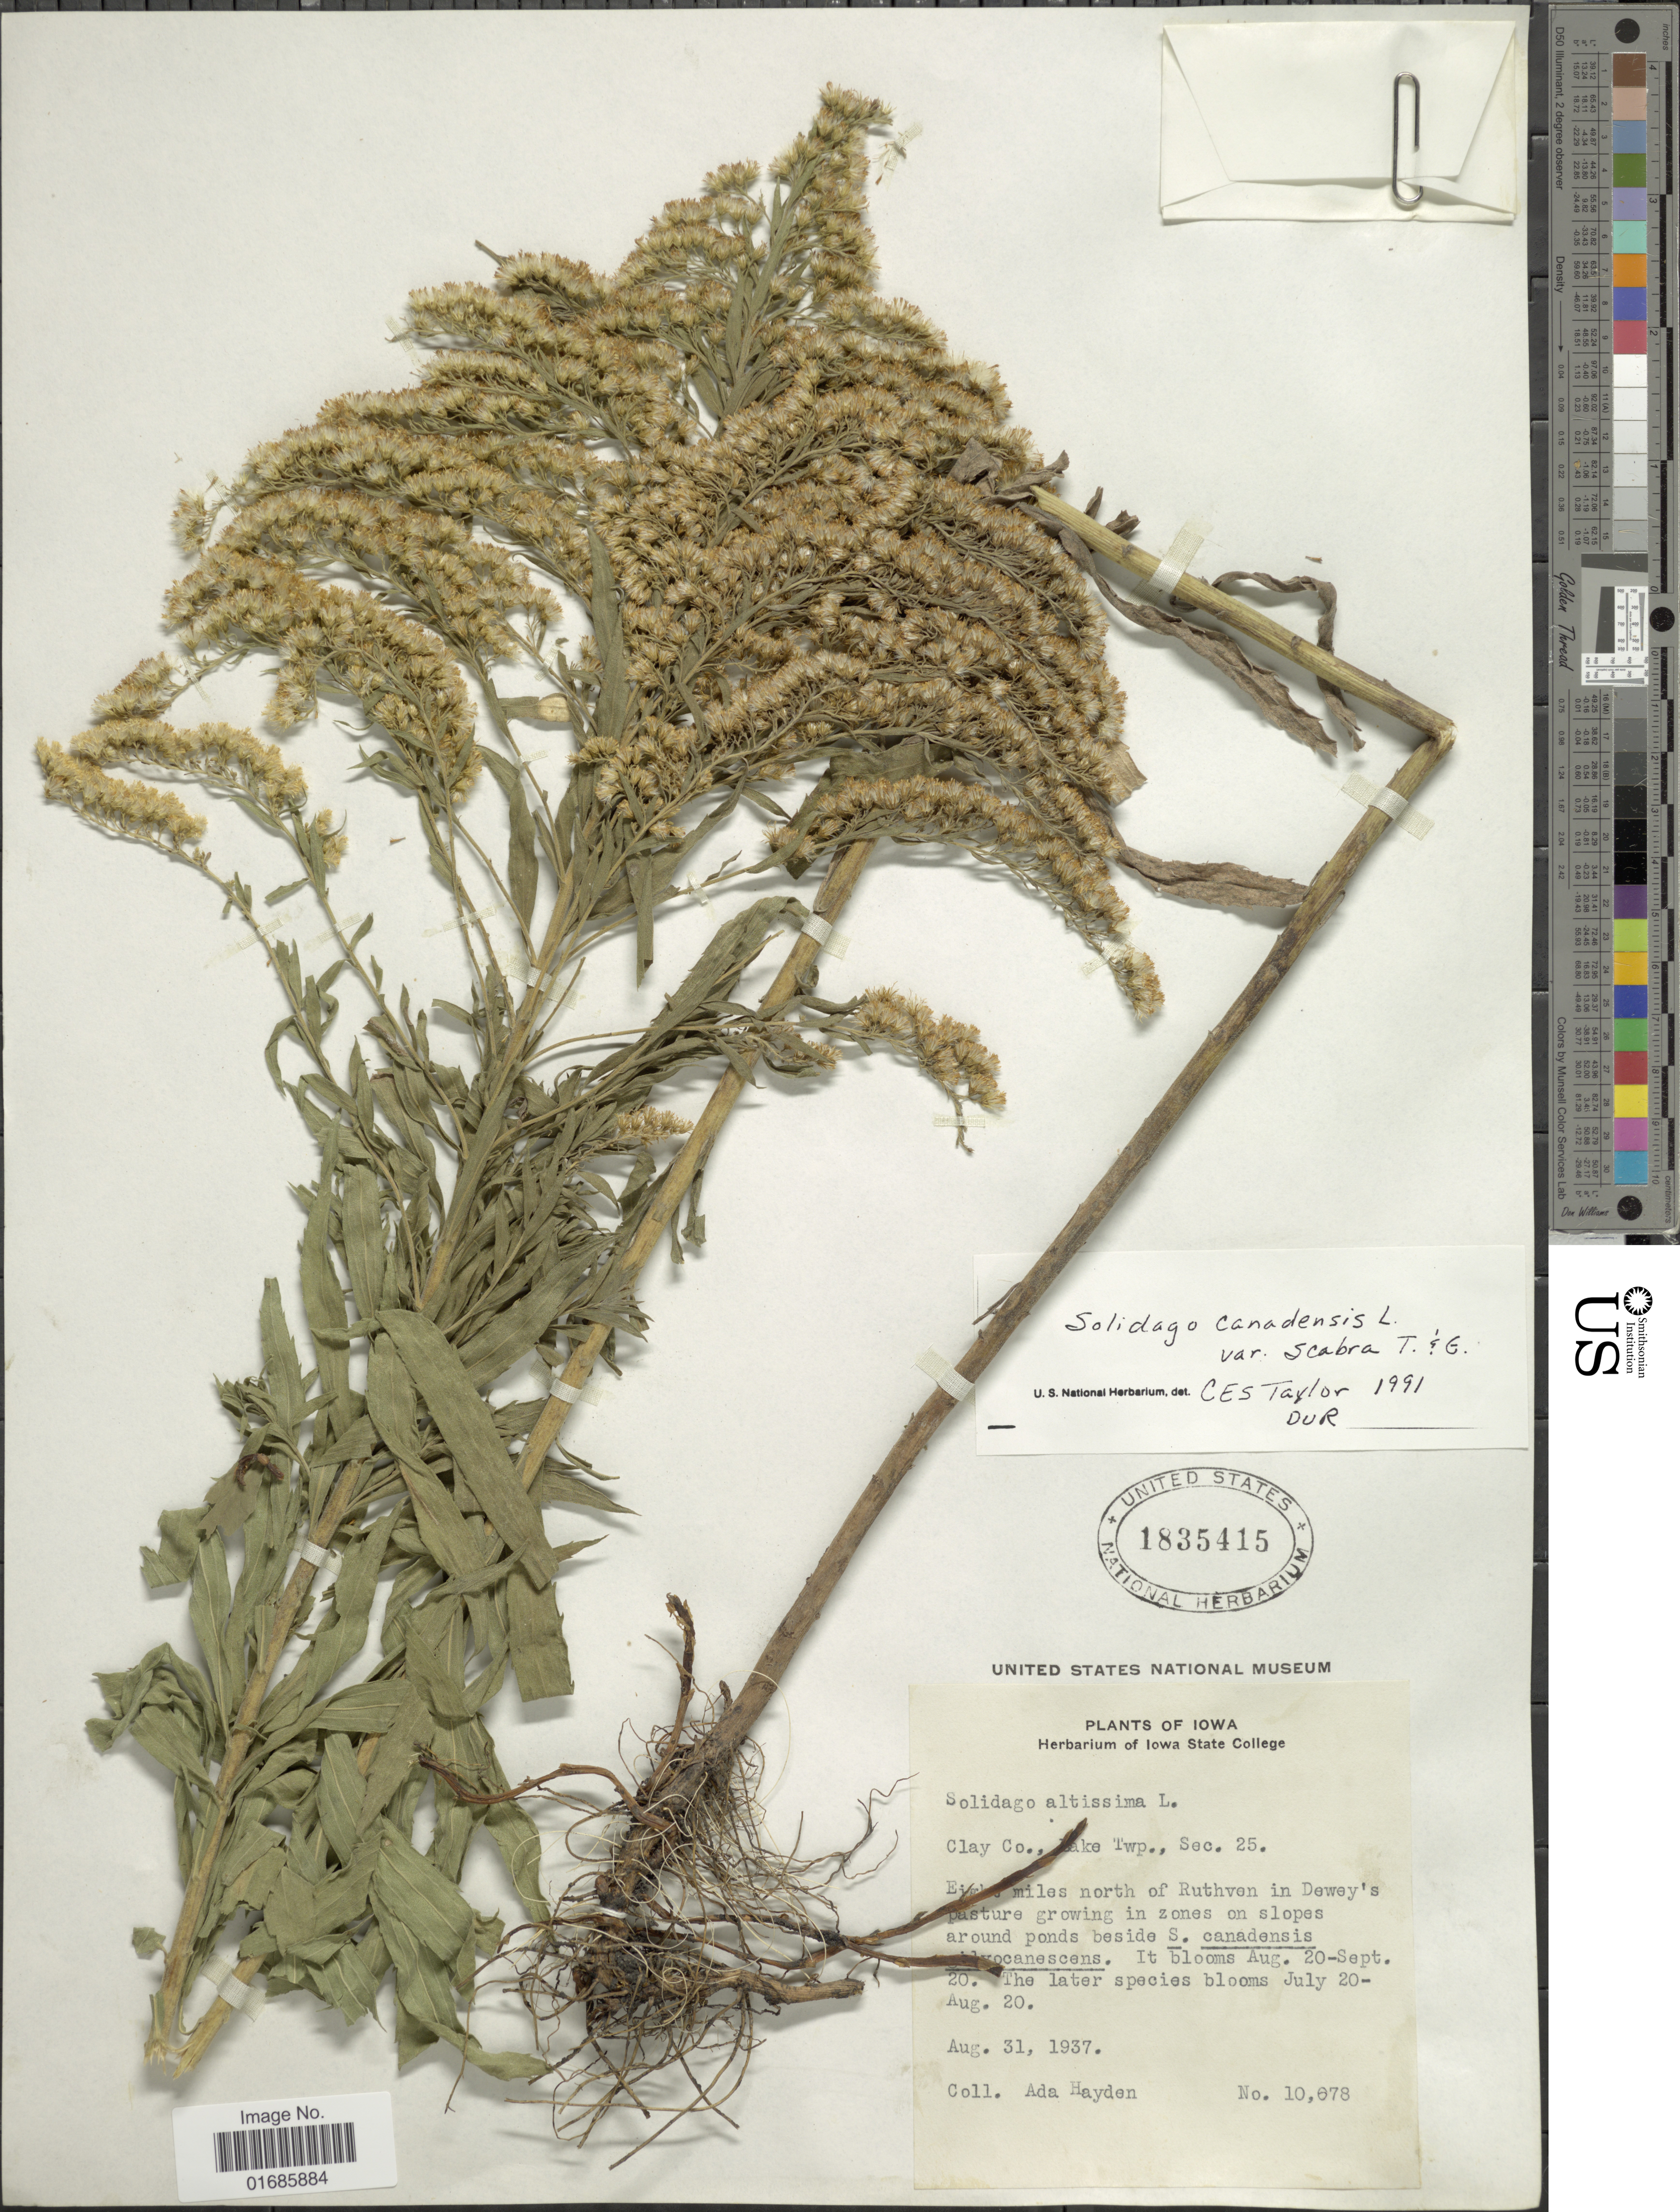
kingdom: Plantae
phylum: Tracheophyta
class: Magnoliopsida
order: Asterales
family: Asteraceae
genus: Solidago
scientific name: Solidago canadensis var. scabra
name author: (Muhl. ex Willd.) Torr. & A. Gray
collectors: Ada Hayden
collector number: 10678*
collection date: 1937-08-31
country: United States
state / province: Iowa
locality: Eight miles north of Ruthven in Dewey's pasture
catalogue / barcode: US 1835415